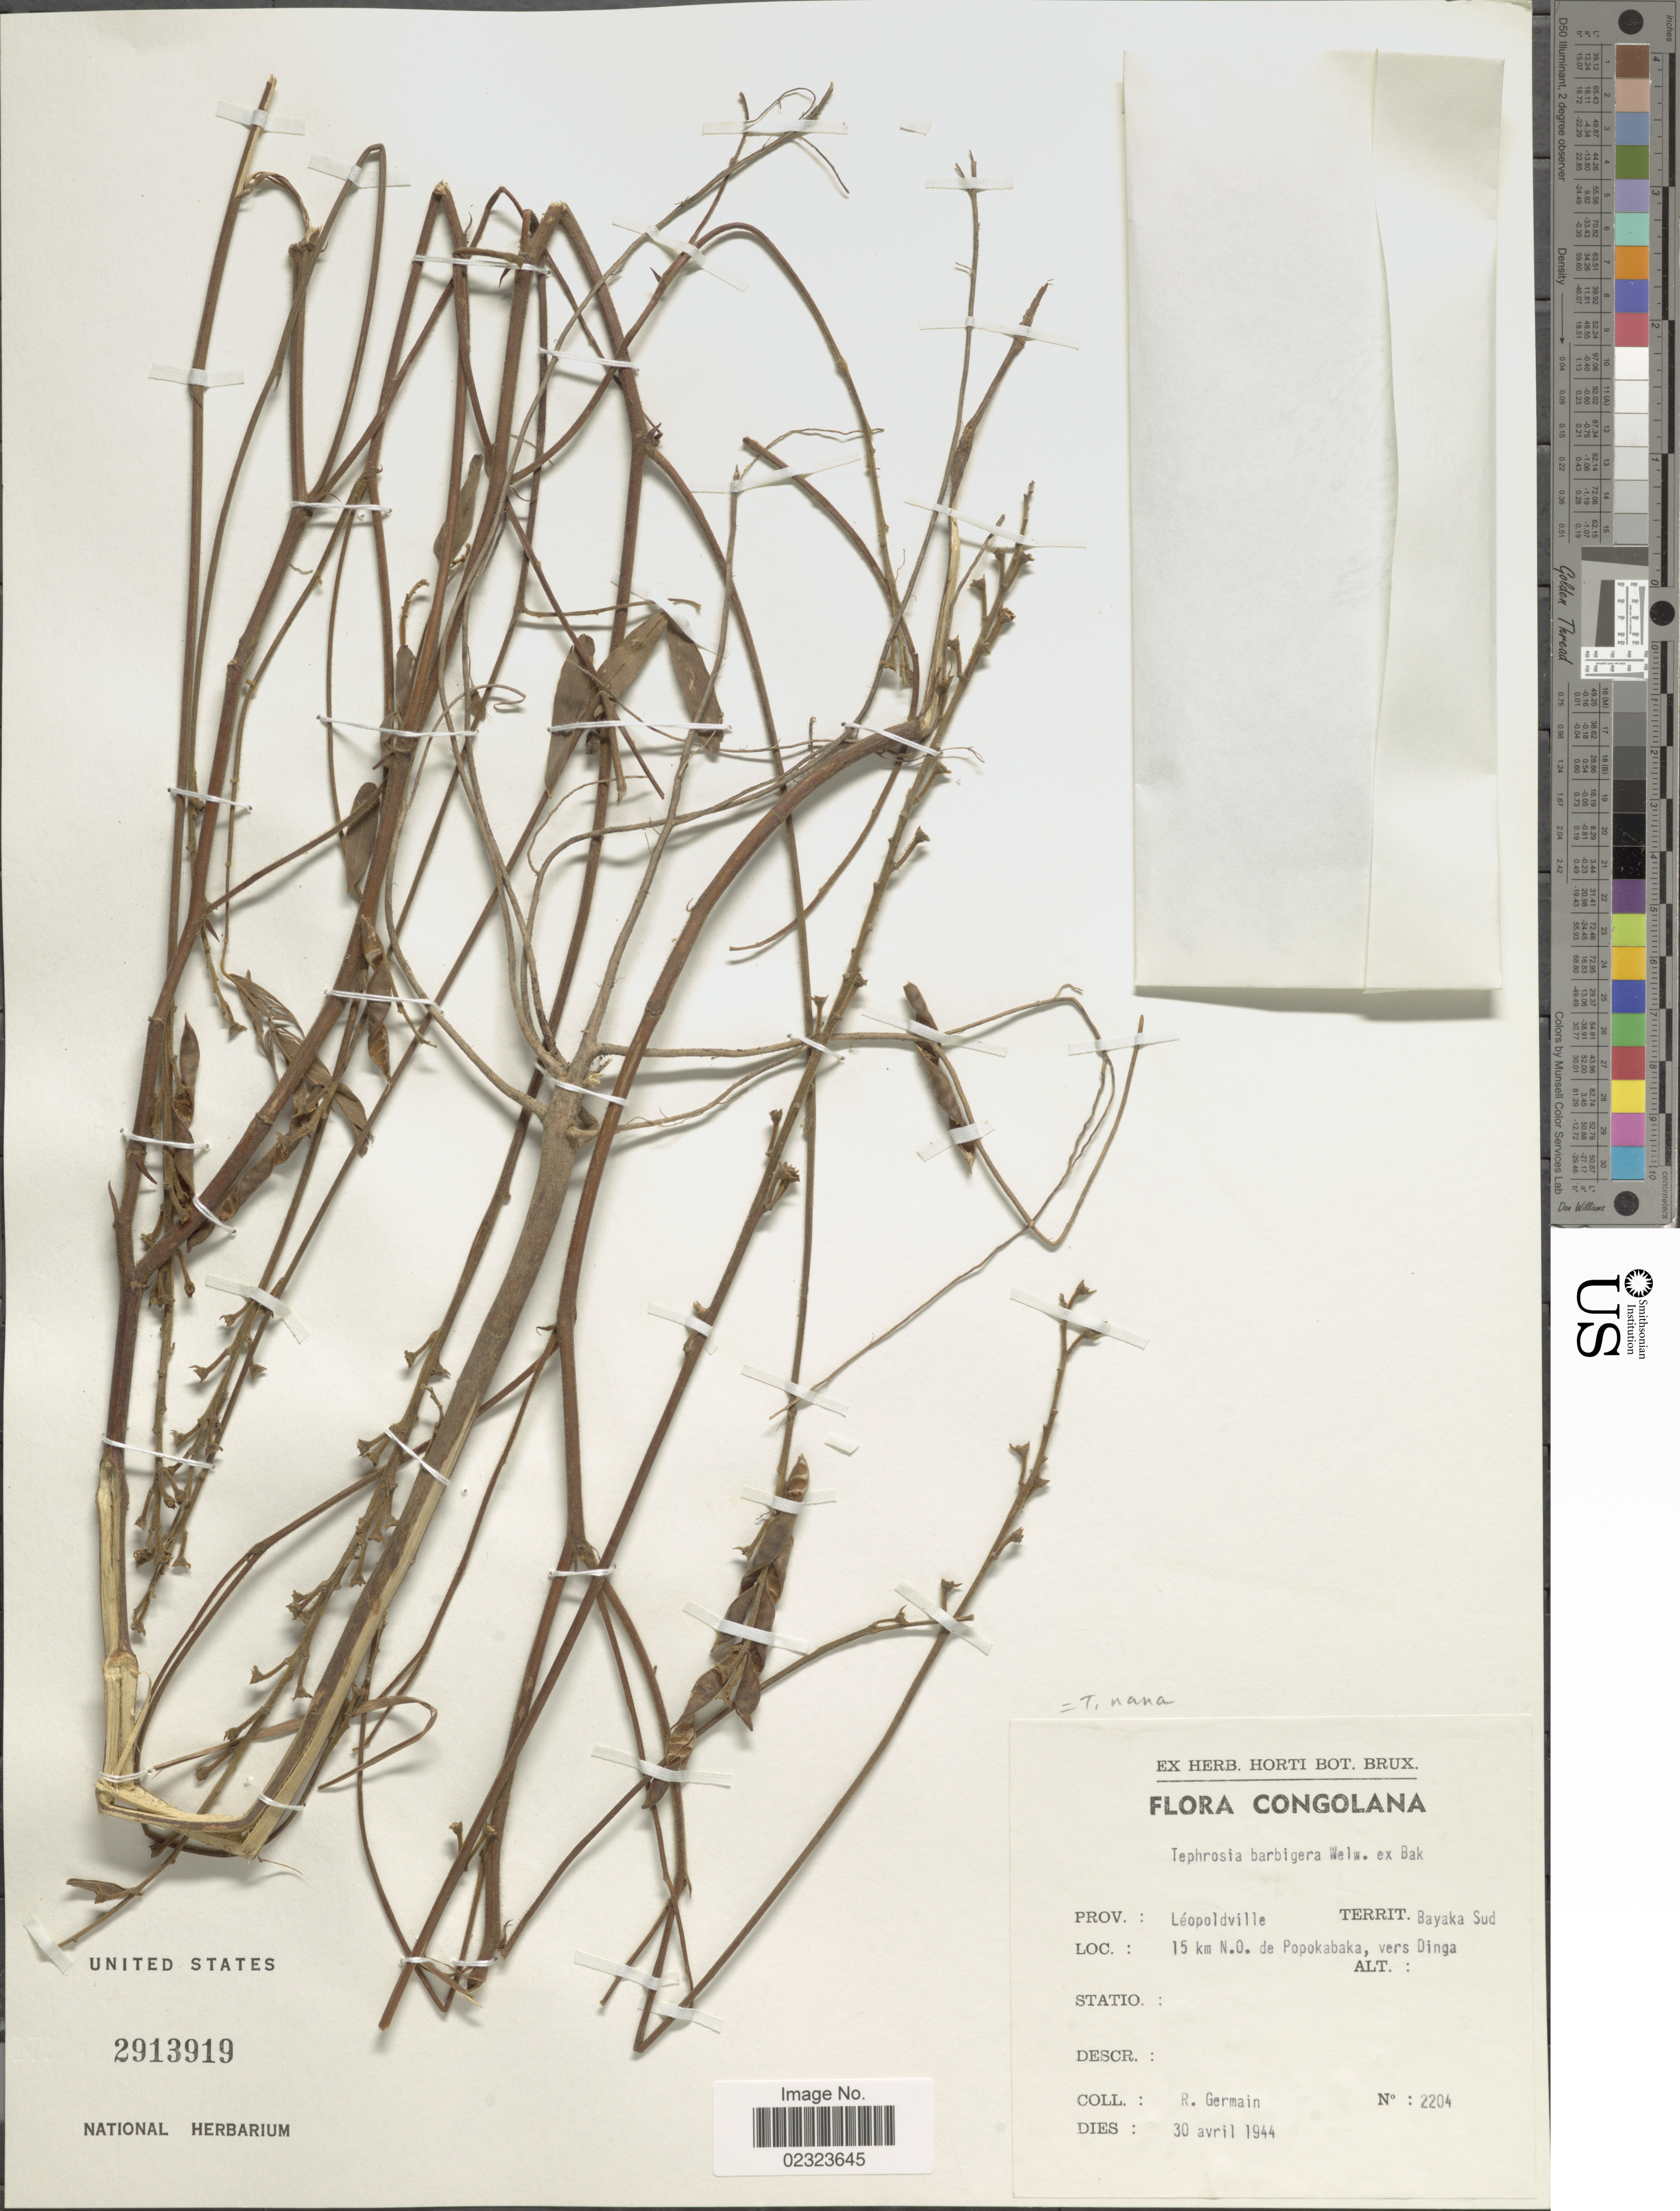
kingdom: Plantae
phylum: Tracheophyta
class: Magnoliopsida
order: Fabales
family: Fabaceae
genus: Tephrosia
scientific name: Tephrosia nana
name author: Kotschy ex Schweinf.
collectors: R. Germain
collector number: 2204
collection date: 1944-04-30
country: Congo, Democratic Republic of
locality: Congolana, Prov.: Leopoldville, Territ.: Bayaka Sud, 15 km N.O. de Popokabaka, vers Dinga.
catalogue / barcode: US 2913919